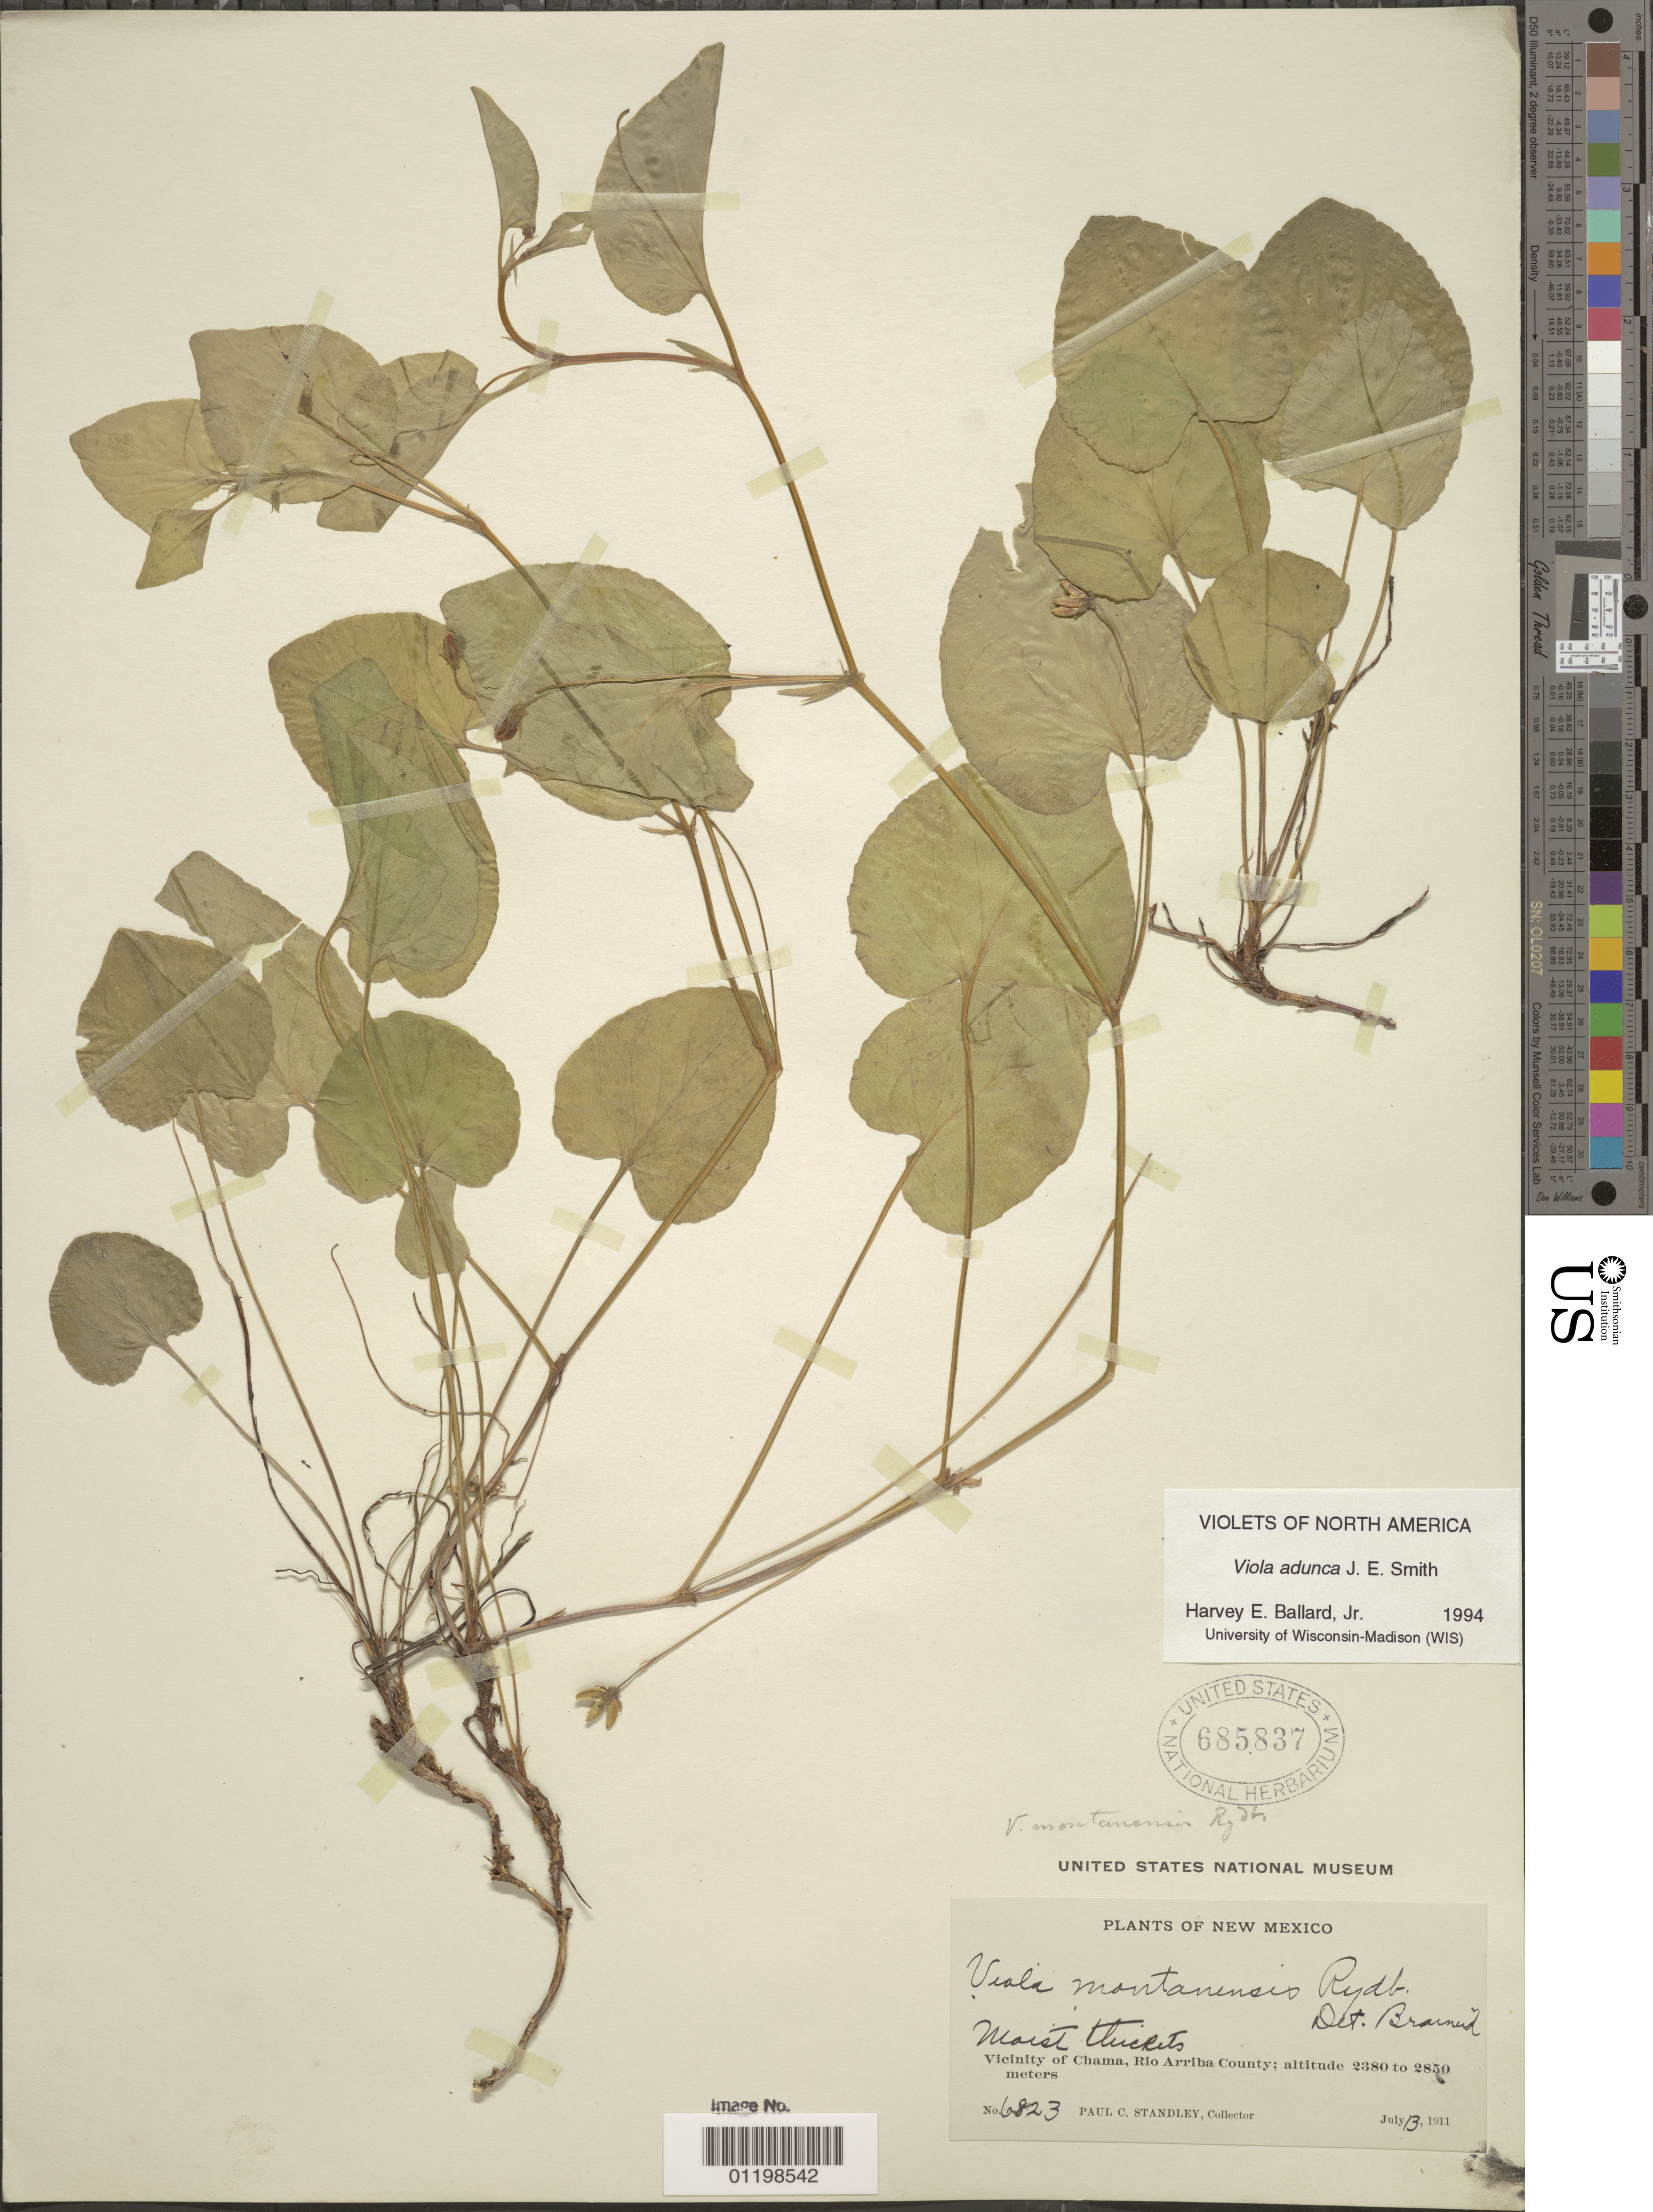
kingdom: Plantae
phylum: Tracheophyta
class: Magnoliopsida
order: Malpighiales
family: Violaceae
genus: Viola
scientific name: Viola adunca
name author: Sm.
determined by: Ballard, Harvey E.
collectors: P. C. Standley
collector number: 6823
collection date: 1911-07-13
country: United States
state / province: New Mexico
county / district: Rio Arriba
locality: Vicinity of Chama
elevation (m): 2380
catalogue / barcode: US 685837